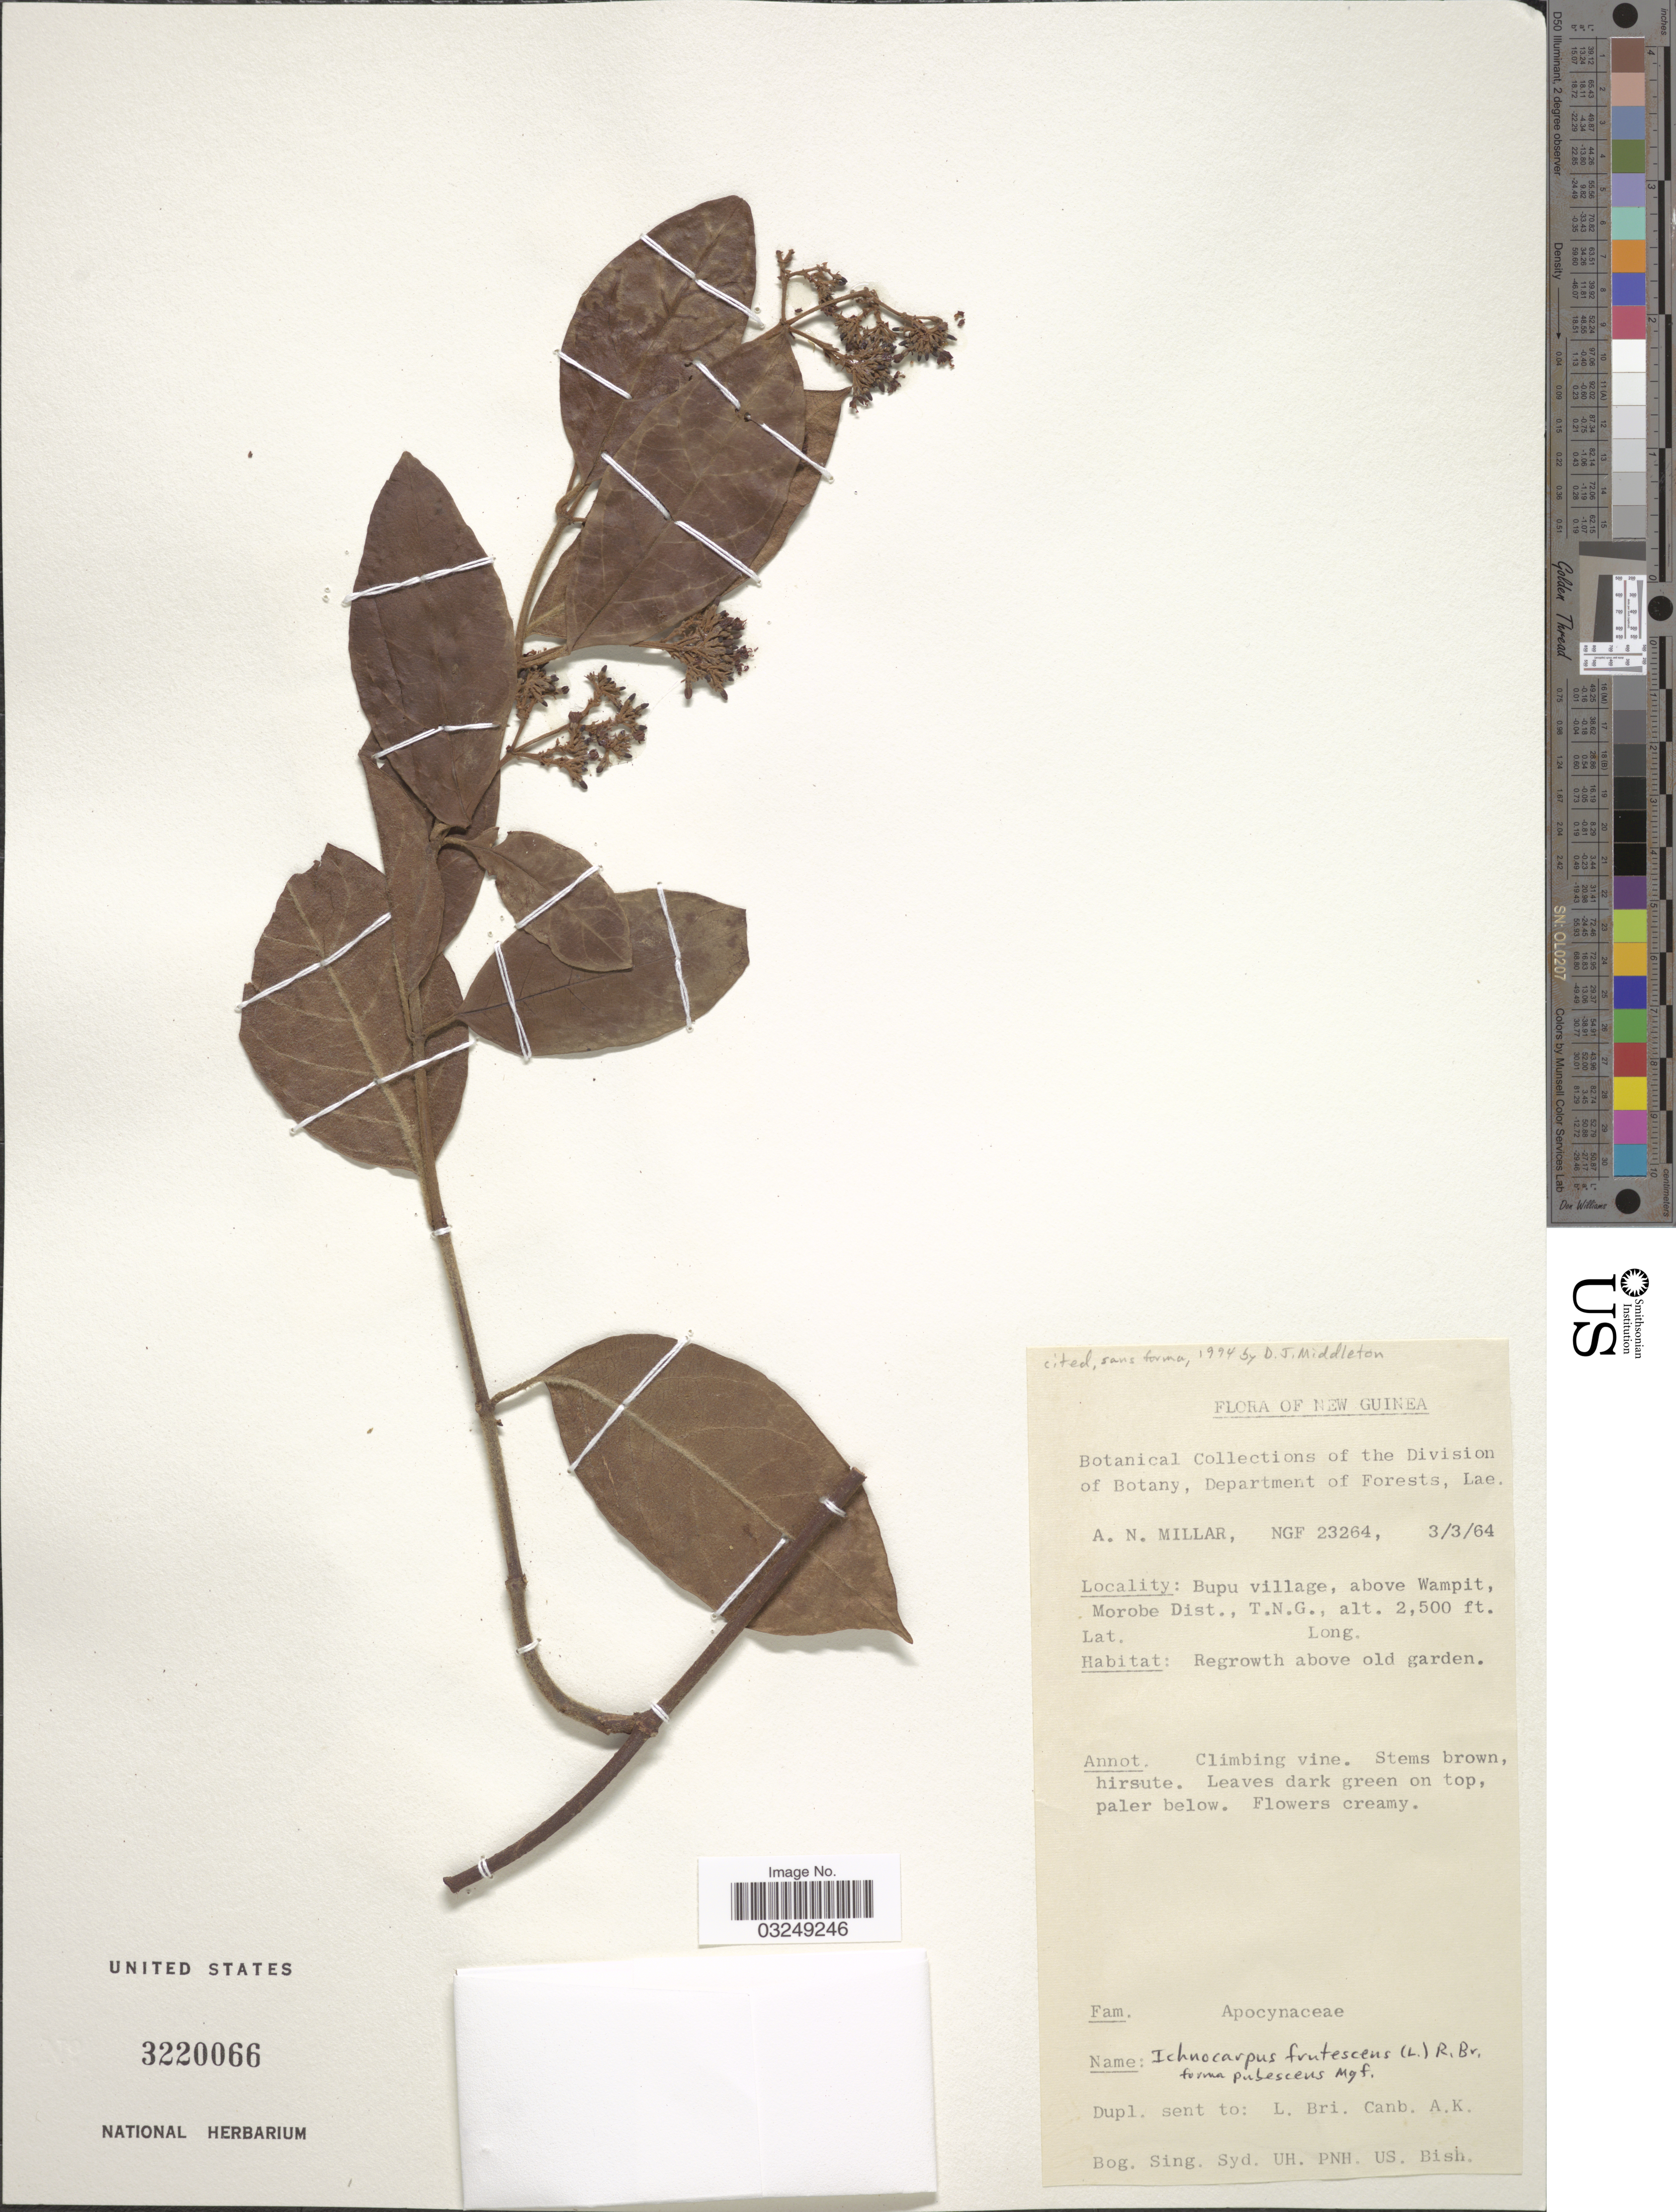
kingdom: Plantae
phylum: Tracheophyta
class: Magnoliopsida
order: Gentianales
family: Apocynaceae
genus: Ichnocarpus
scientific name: Ichnocarpus frutescens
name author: (L.) W.T. Aiton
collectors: A. Millar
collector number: NGF23264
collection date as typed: Transcribed d/m/y: 3/3/64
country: Papua New Guinea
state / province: Morobe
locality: New Guinea. Bupu village, above Wampit, Morobe Dist., T.N.G.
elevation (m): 762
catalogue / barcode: US 3220066